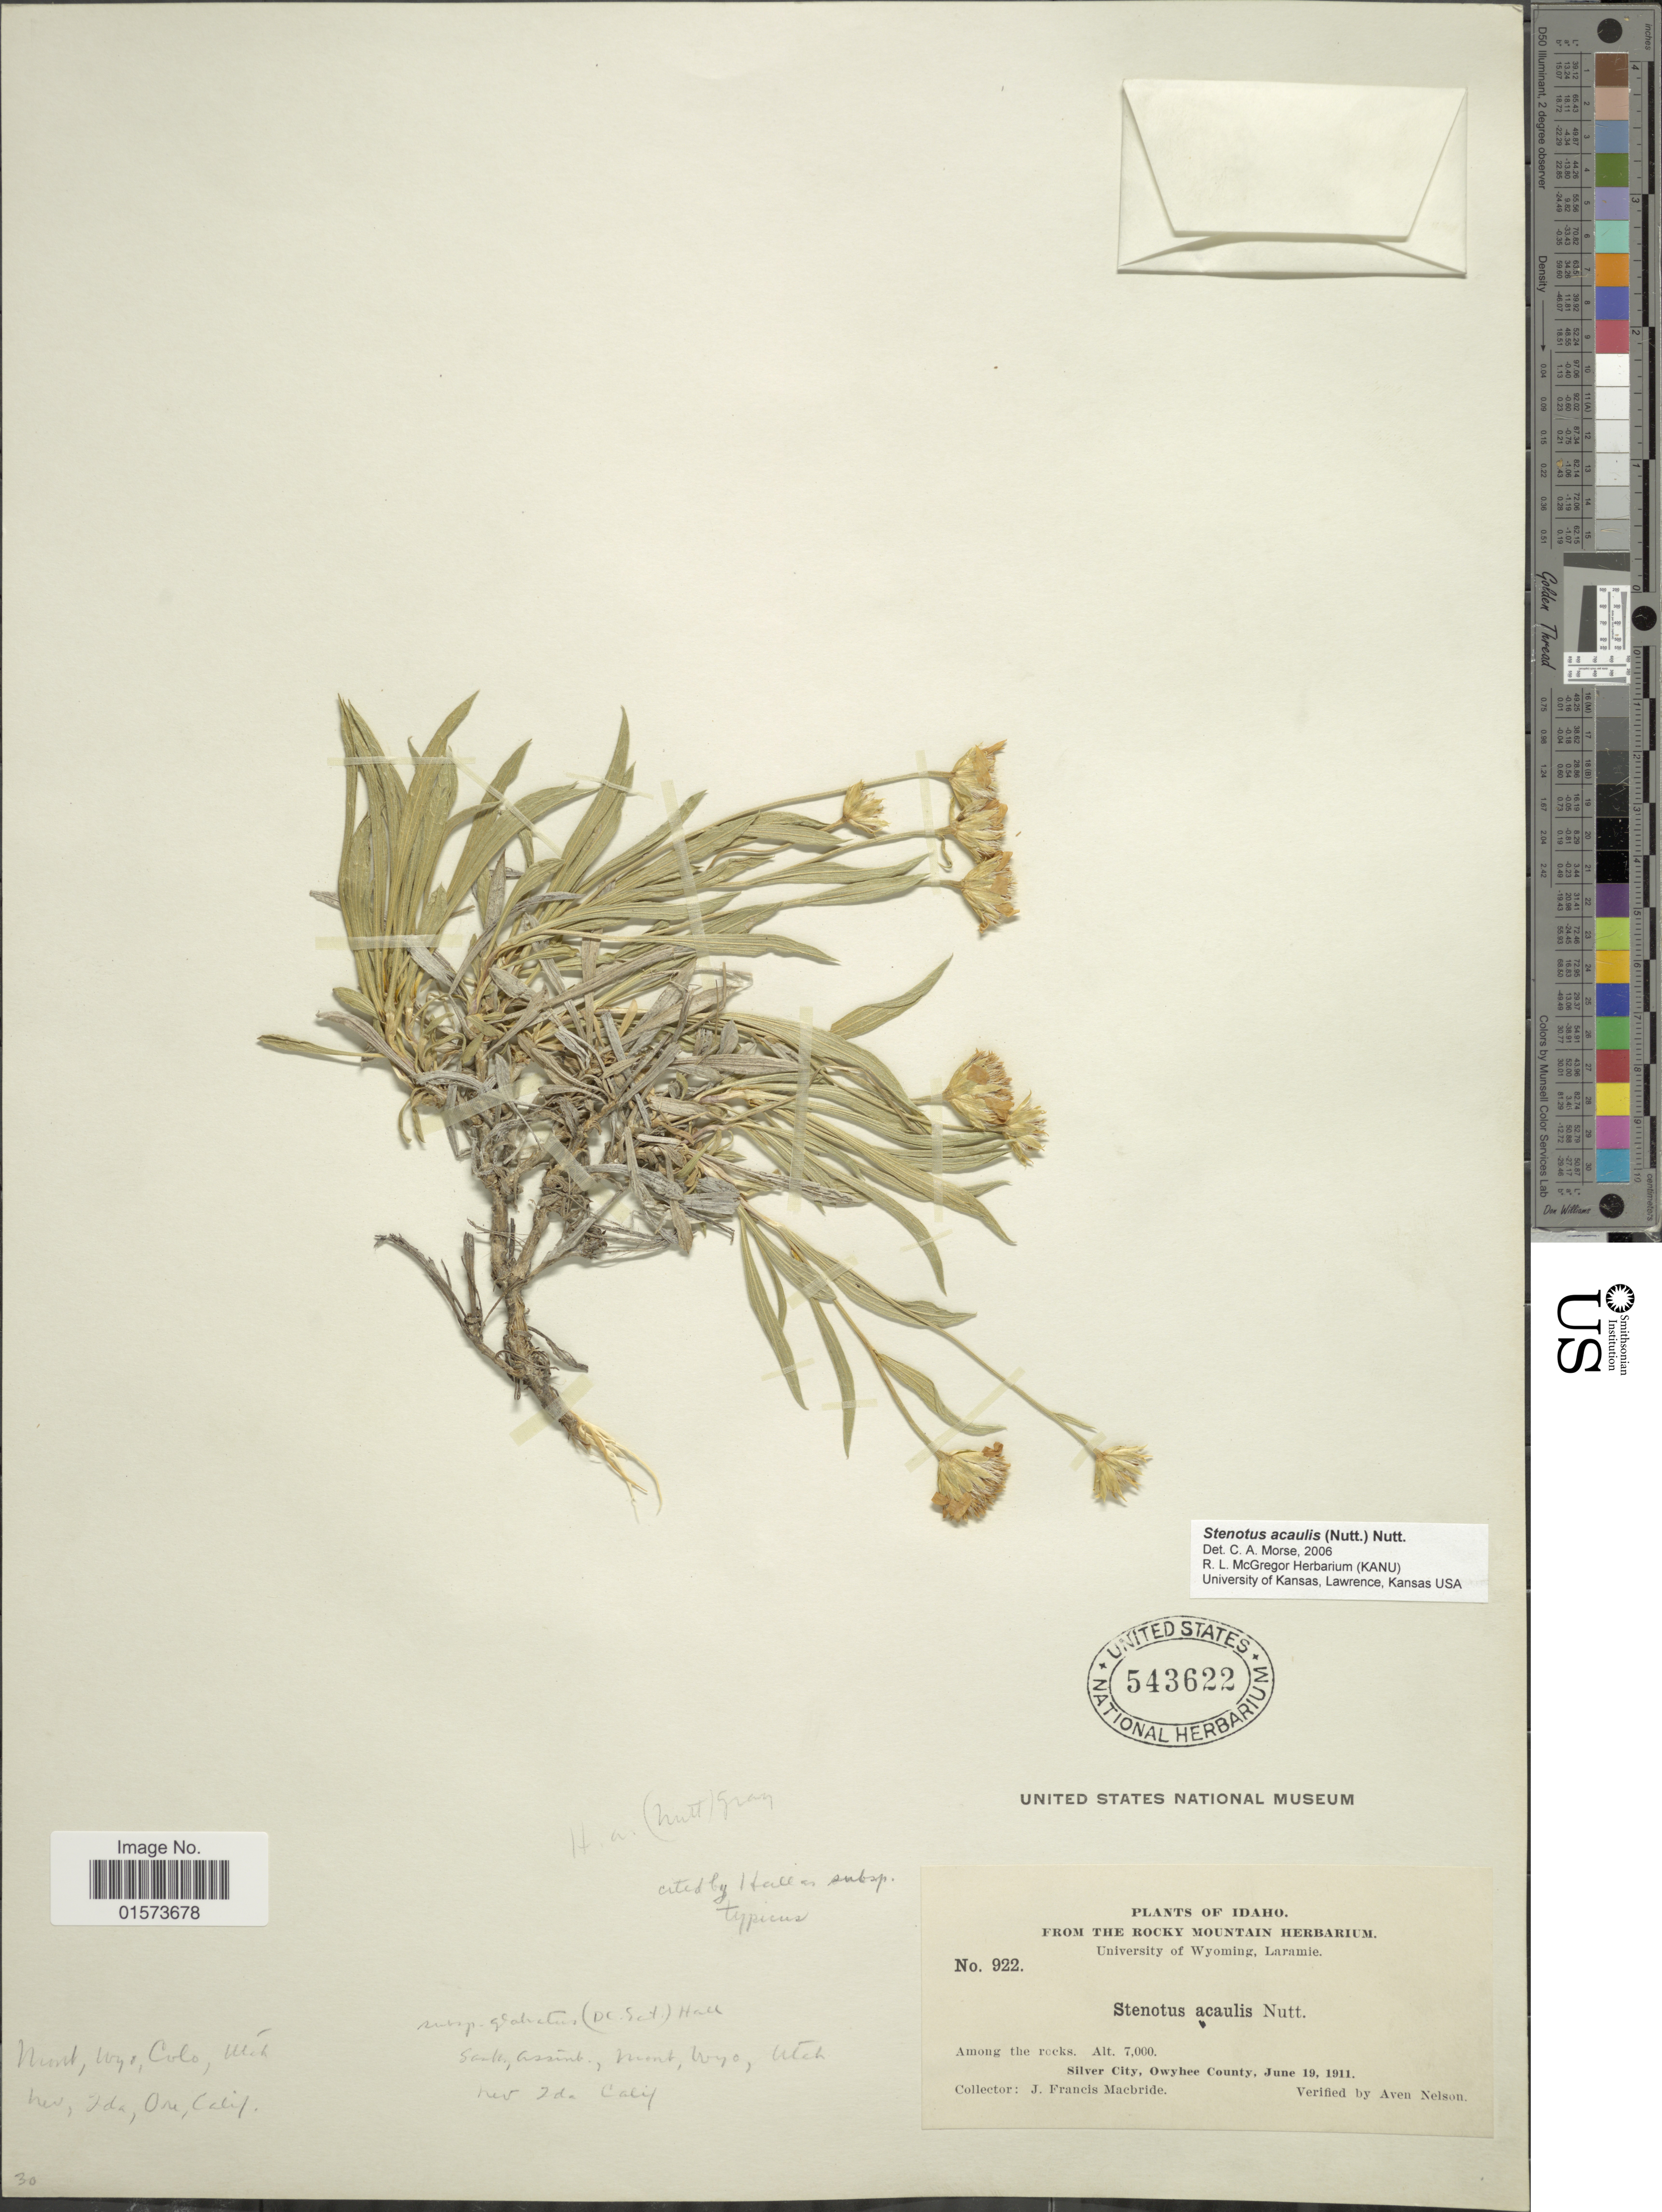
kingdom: Plantae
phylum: Tracheophyta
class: Magnoliopsida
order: Asterales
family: Asteraceae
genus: Stenotus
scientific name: Stenotus acaulis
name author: (Nutt.) Nutt.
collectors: J. F. Macbride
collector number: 922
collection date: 1911-06-19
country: United States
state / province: Idaho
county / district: Owyhee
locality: Among the rocks, Silver City.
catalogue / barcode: US 543622